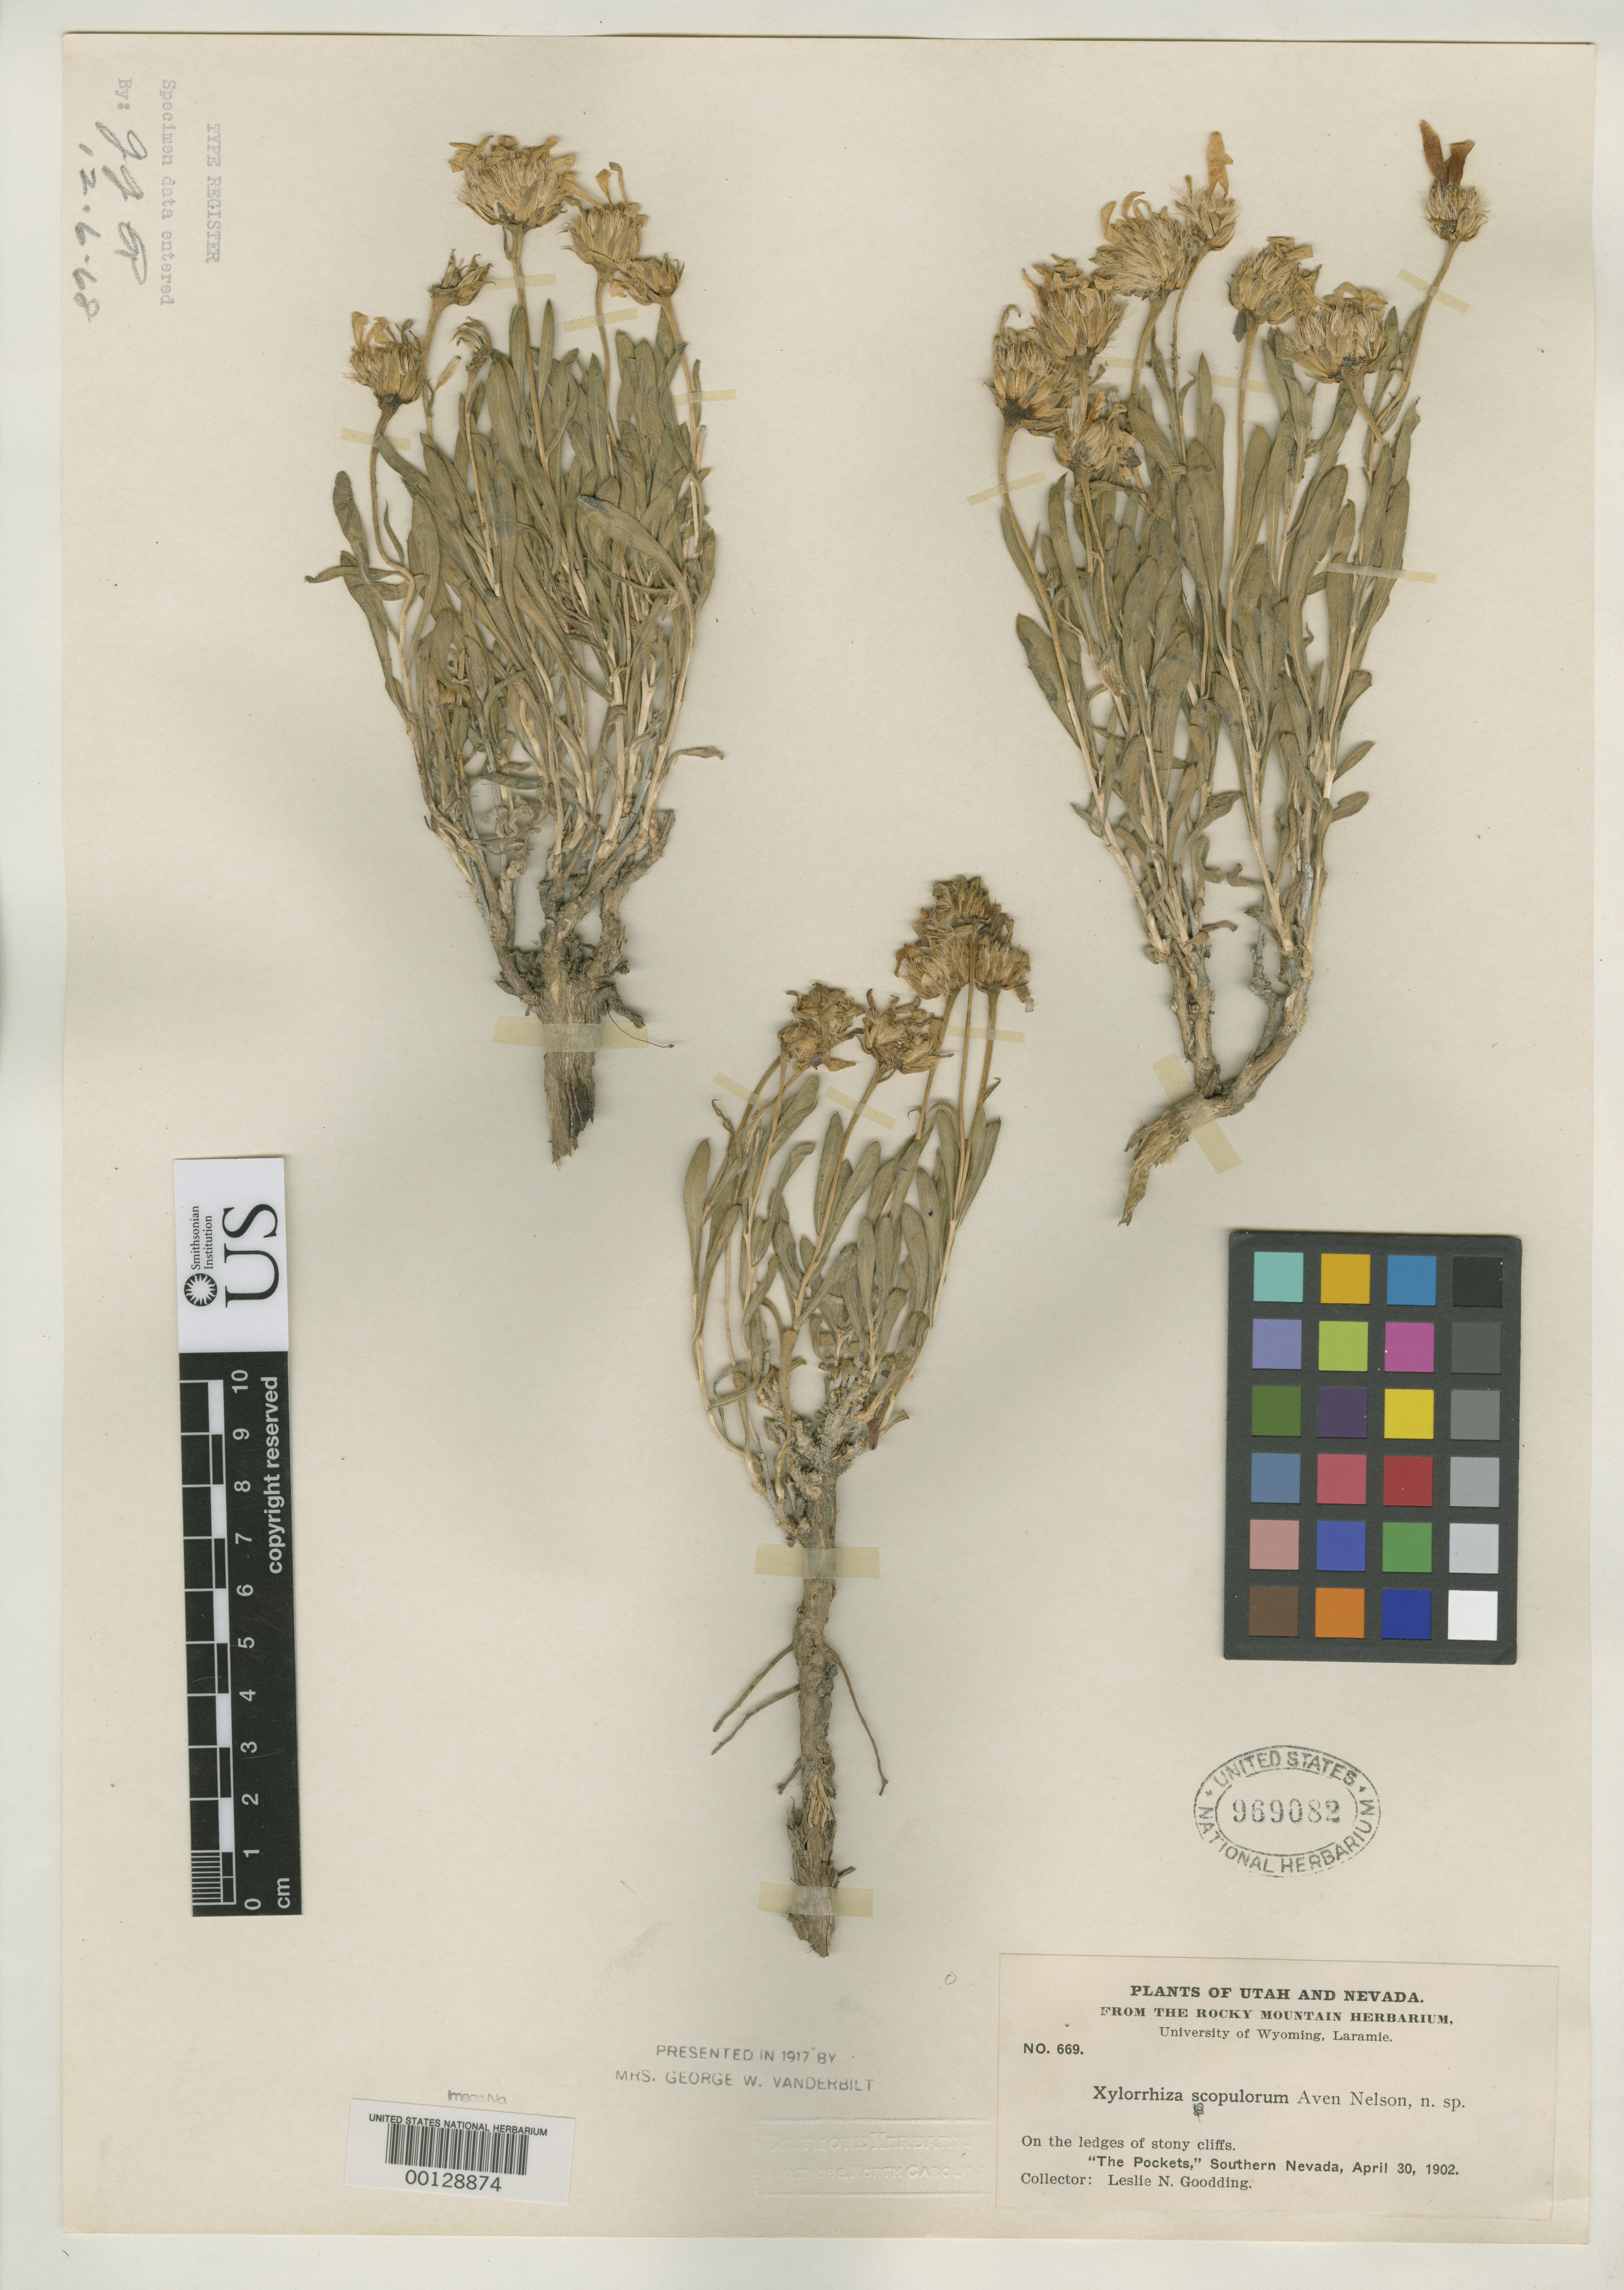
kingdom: Plantae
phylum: Tracheophyta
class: Magnoliopsida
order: Asterales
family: Asteraceae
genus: Xylorhiza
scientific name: Xylorhiza scopulorum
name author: A. Nelson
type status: Isotype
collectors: L. N. Goodding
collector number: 669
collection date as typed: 30 Apr 1902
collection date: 1902-04-30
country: United States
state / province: Nevada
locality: The Pockets.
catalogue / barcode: US 969082